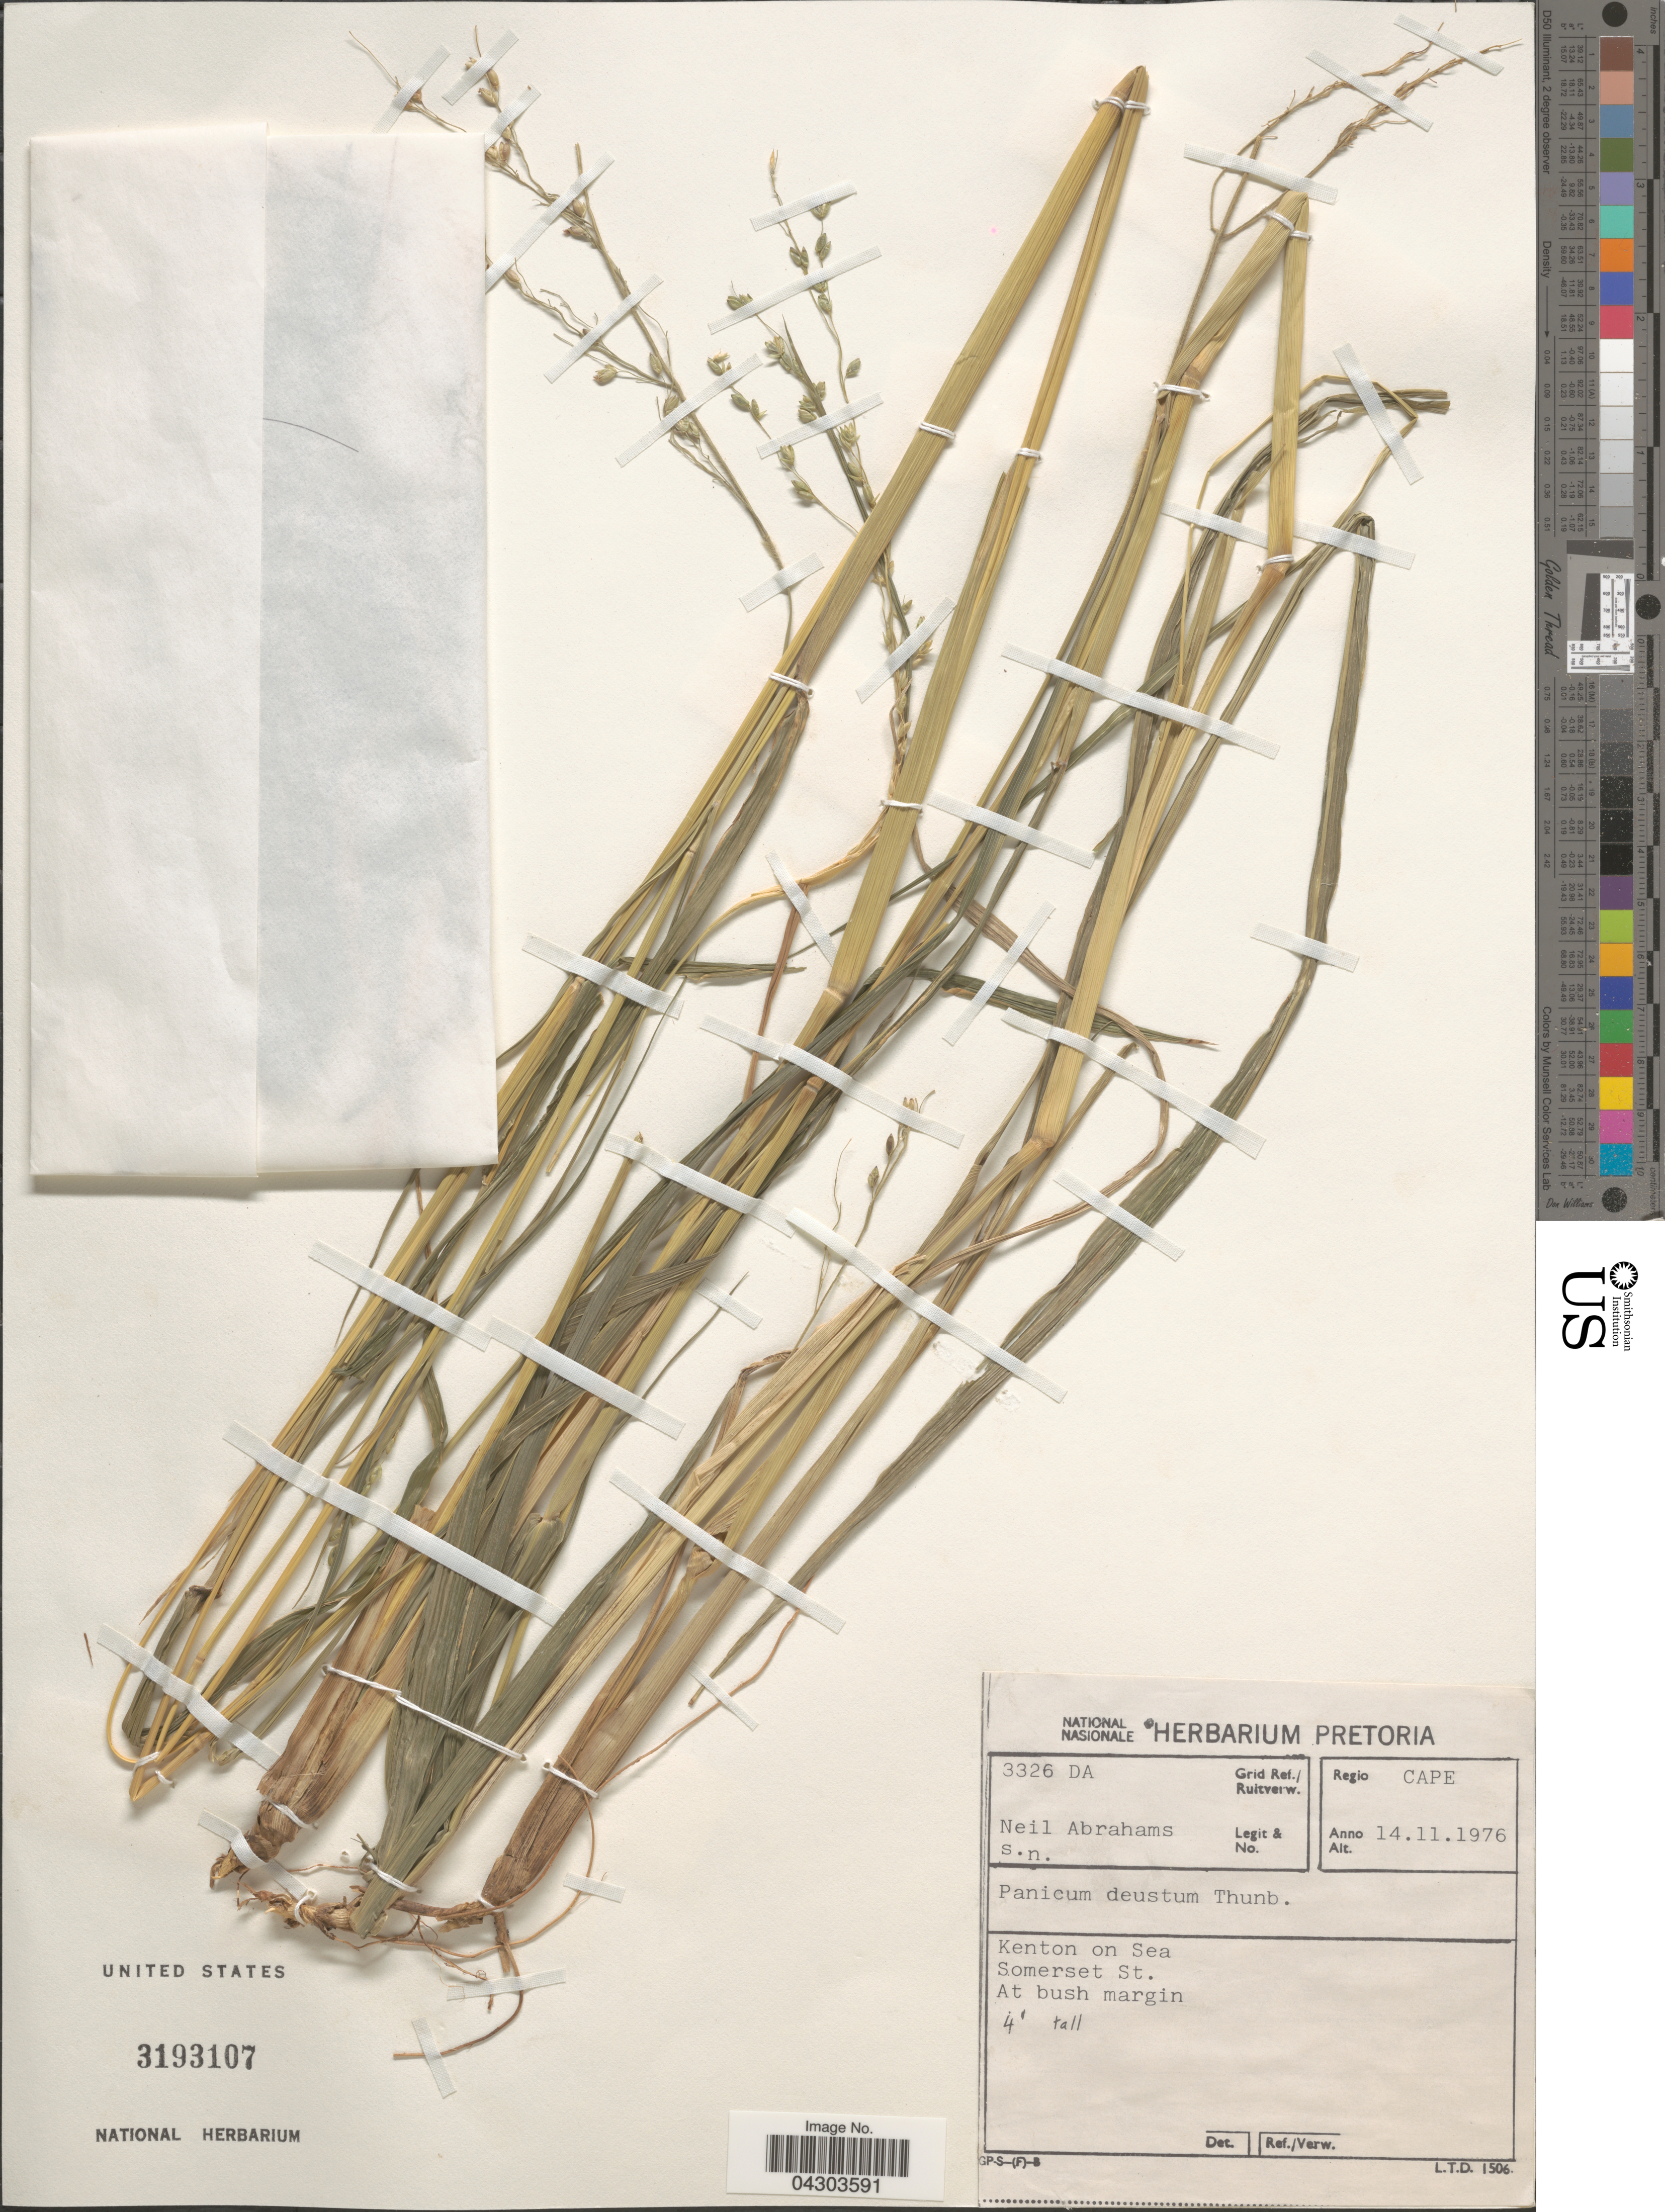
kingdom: Plantae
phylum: Tracheophyta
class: Liliopsida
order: Poales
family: Poaceae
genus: Panicum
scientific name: Panicum deustum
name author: Thunb.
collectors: N. Abrahams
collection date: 1976-11-14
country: South Africa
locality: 3326 DA Grid Ref./Ruitverw. Regio Cape. Kenton on Sea. Somerset St. At bush margin.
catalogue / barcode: US 3193107